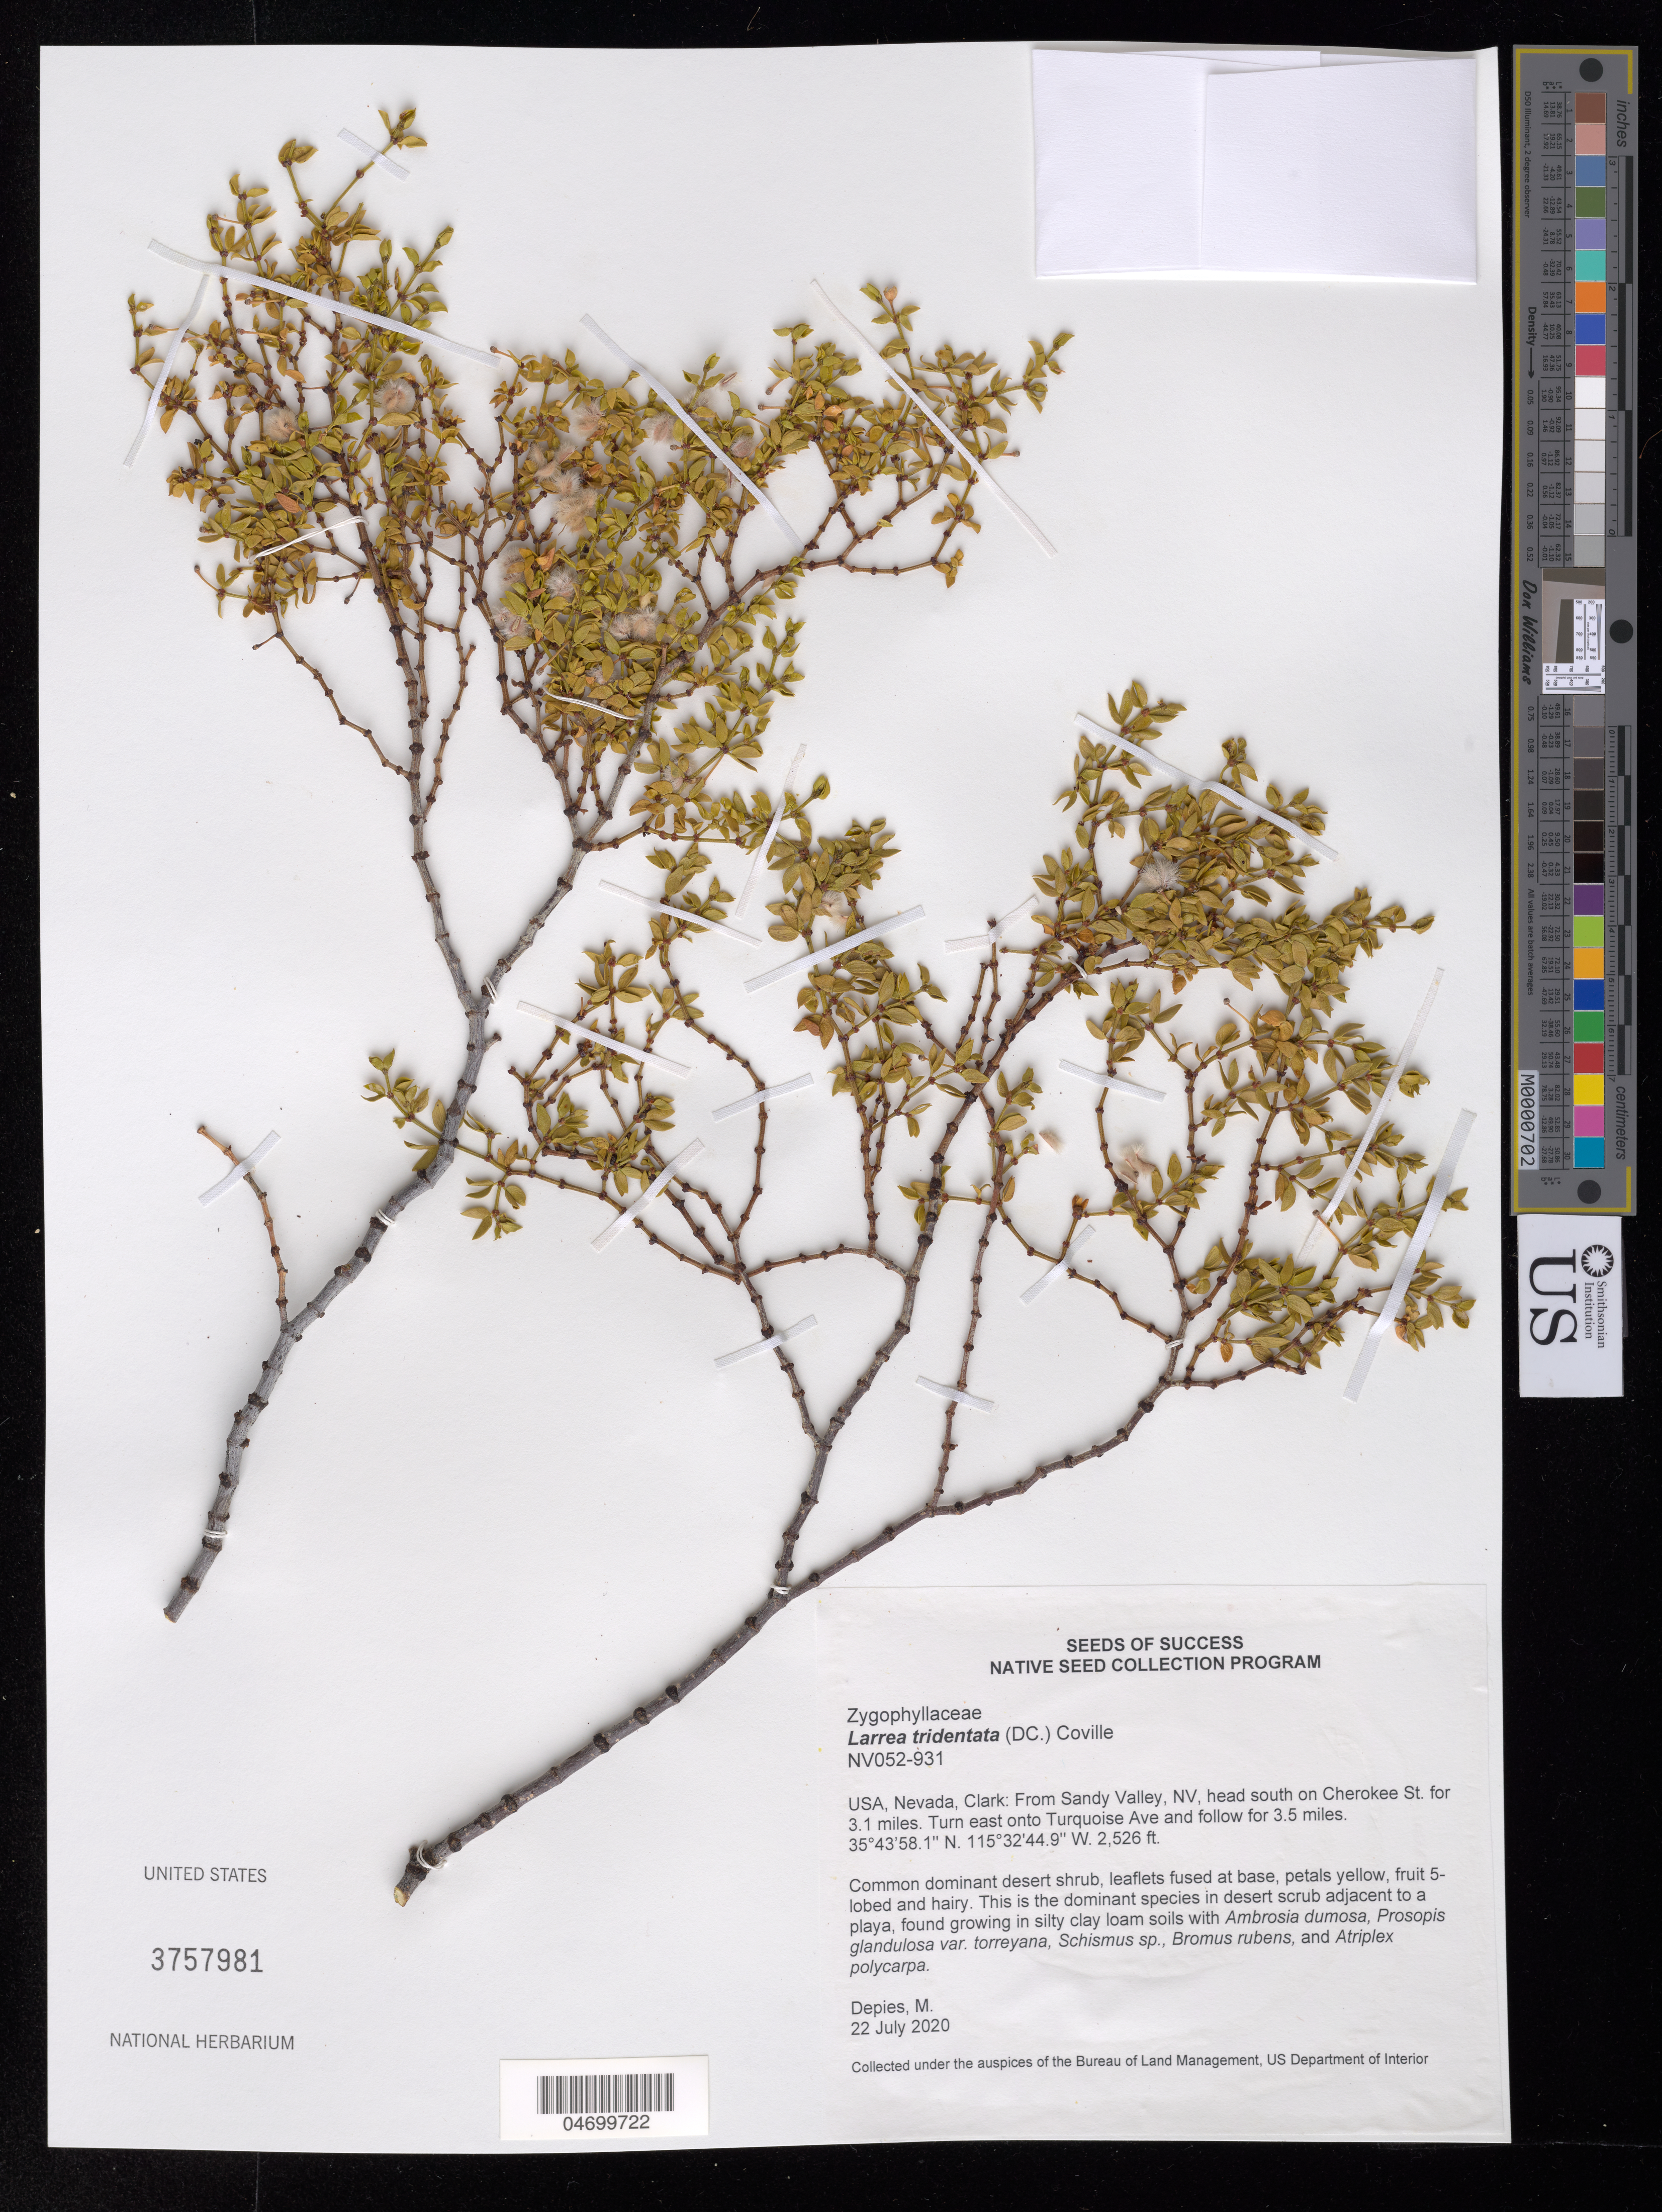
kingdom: Plantae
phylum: Tracheophyta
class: Magnoliopsida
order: Zygophyllales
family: Zygophyllaceae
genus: Larrea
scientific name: Larrea tridentata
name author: (Sessé & Moc. ex DC.) Coville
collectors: M. Depies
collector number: NV052-931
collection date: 2020-07-22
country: United States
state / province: Nevada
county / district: Clark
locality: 3.5 mi on Turquoise Ave.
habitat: Desert scrub adjacent to a playa. Silty clay loam soils. With Ambrosia dumosa, Bromus rubens, Atriplex polycarpa, etc.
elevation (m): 770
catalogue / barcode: US 3757981